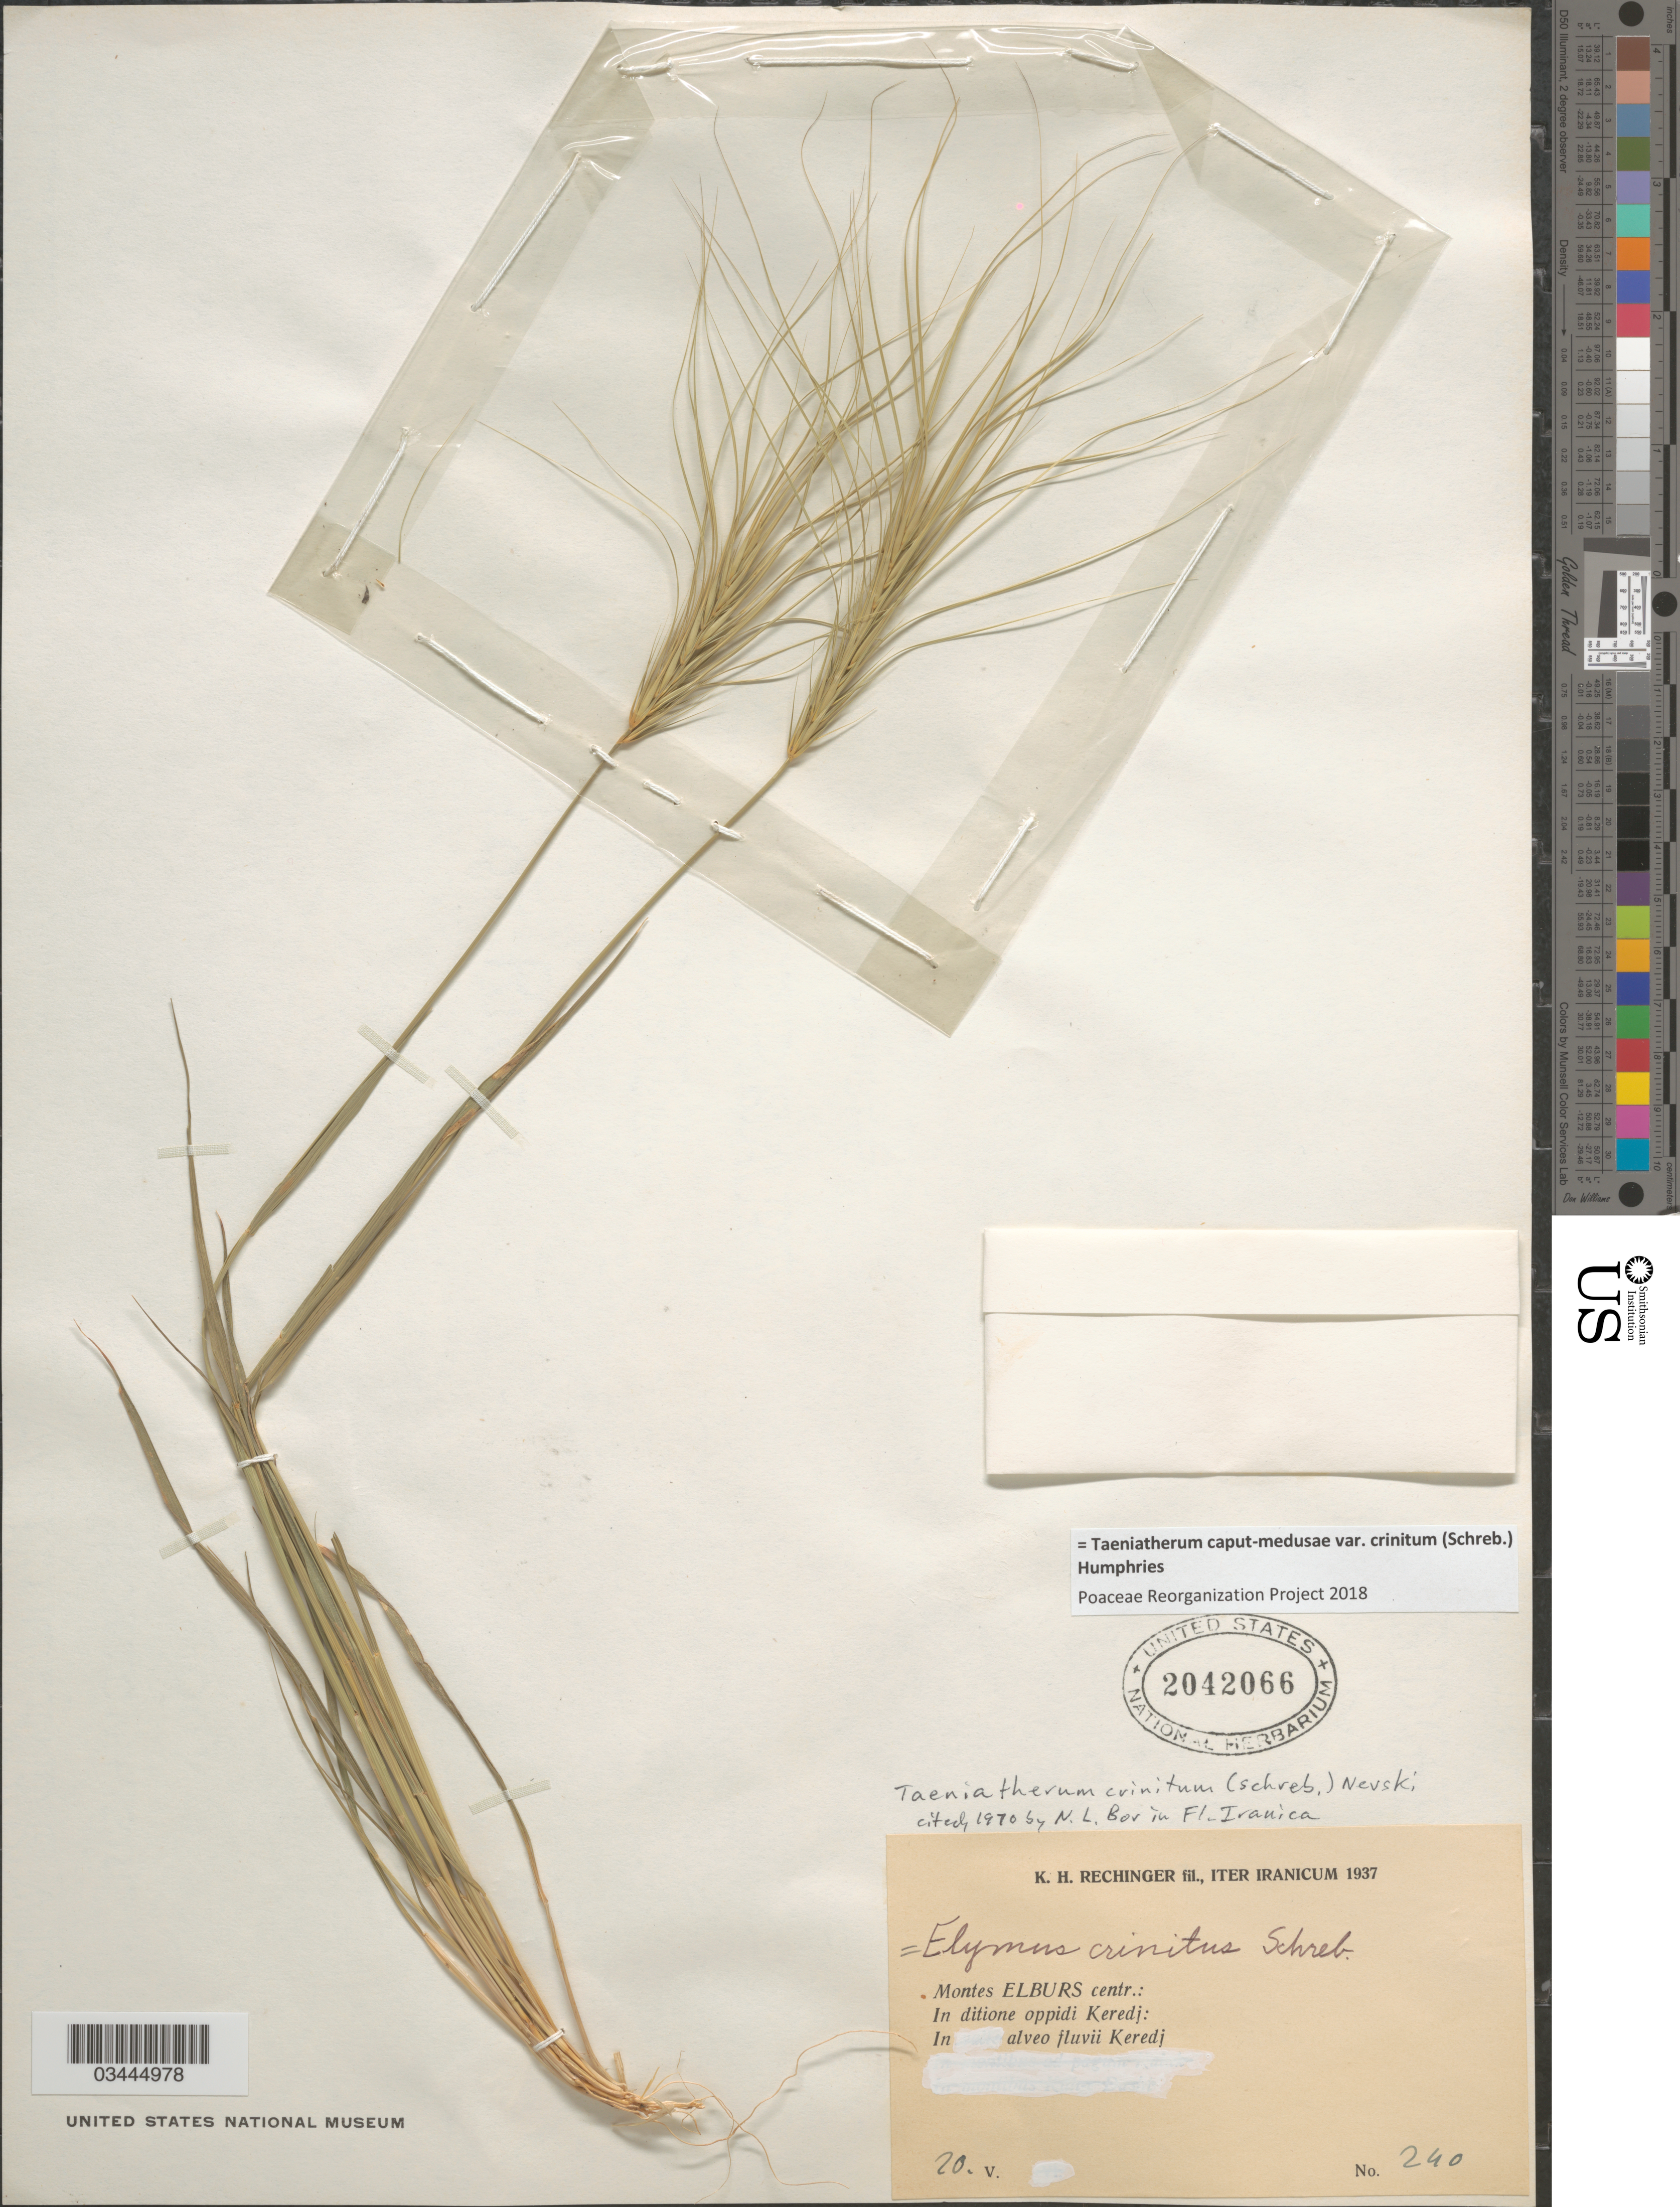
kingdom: Plantae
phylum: Tracheophyta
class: Liliopsida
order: Poales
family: Poaceae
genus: Taeniatherum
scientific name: Taeniatherum caput-medusae var. crinitum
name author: (Schreb.) Humphries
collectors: K. H. Rechinger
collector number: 240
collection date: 1937-05-20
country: Iran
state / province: Alborz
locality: Iter Iranicum 1937. Montes Elburs centr.: In ditione oppidi Keredj: In alveo fluvii Keredj.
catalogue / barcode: US 2042066